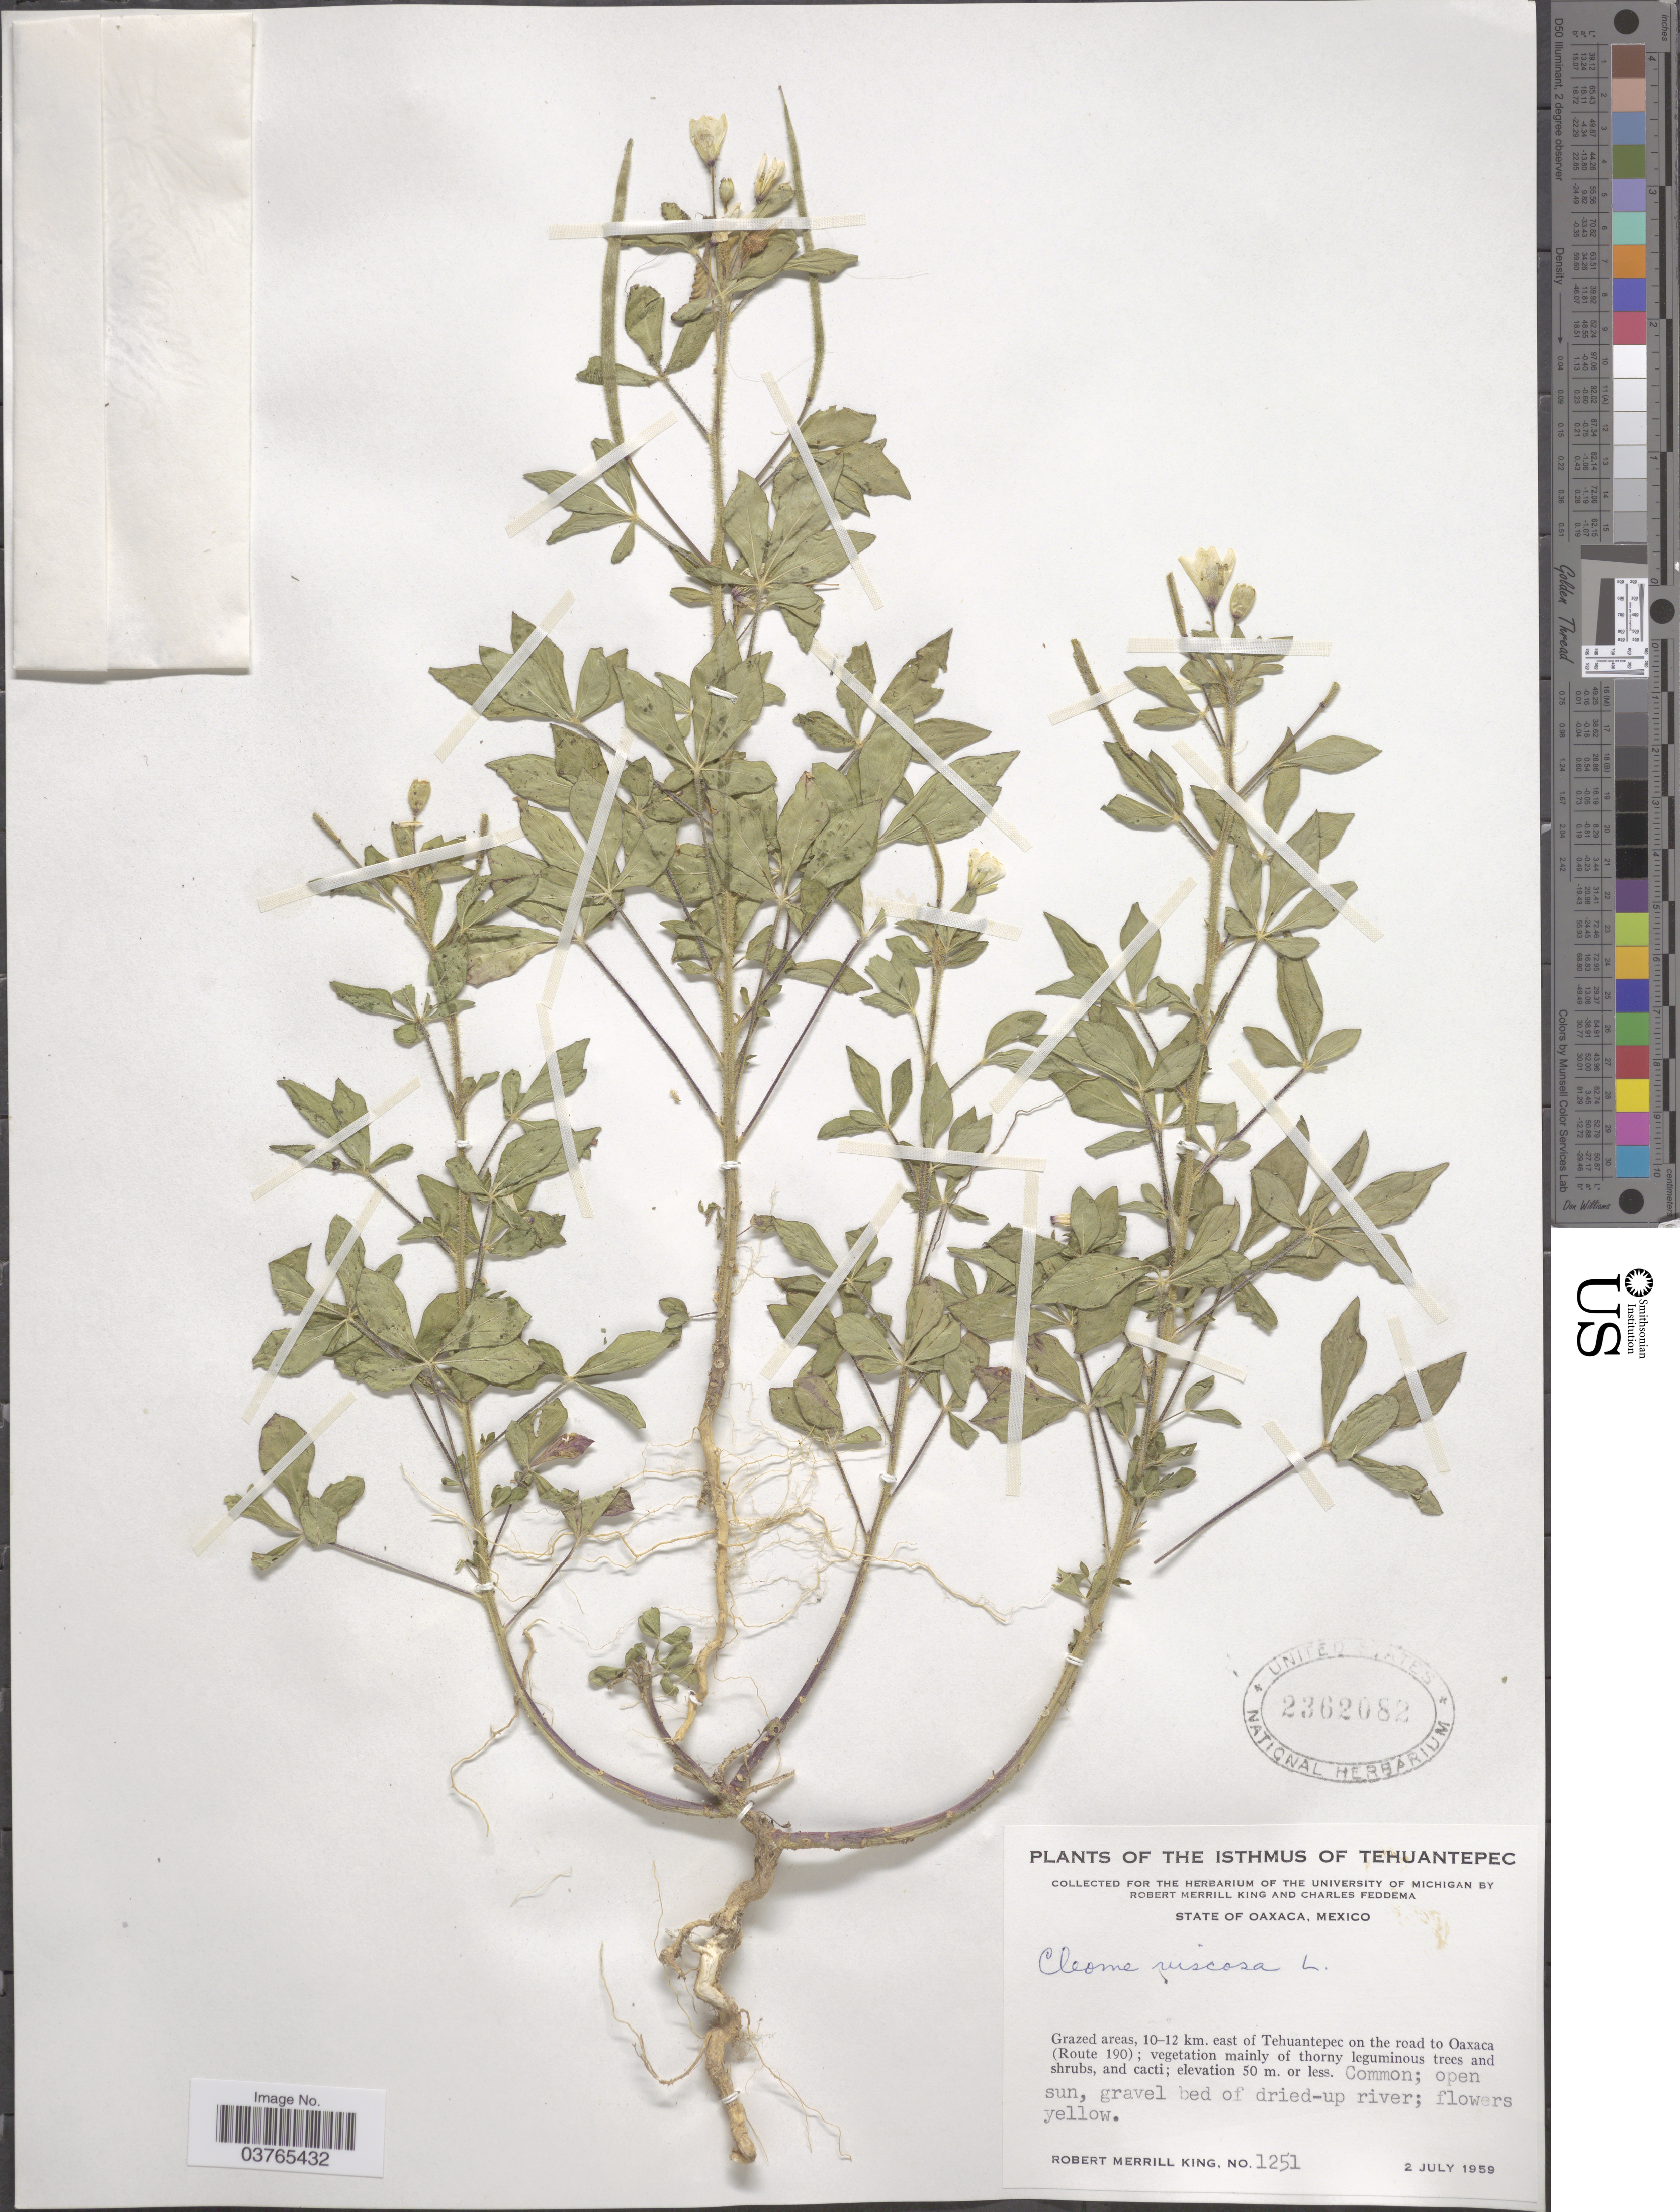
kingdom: Plantae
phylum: Tracheophyta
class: Magnoliopsida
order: Brassicales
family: Cleomaceae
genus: Arivela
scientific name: Arivela viscosa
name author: (L.) Raf.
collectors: R. M. King & C. Feddema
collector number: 1251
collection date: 1959-07-02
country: Mexico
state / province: Oaxaca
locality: The Isthmus of Tehuantepec. 10-12 km. east of Tehuantepec on the road to Oaxaca (Route 190).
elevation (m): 50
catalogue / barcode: US 2362082